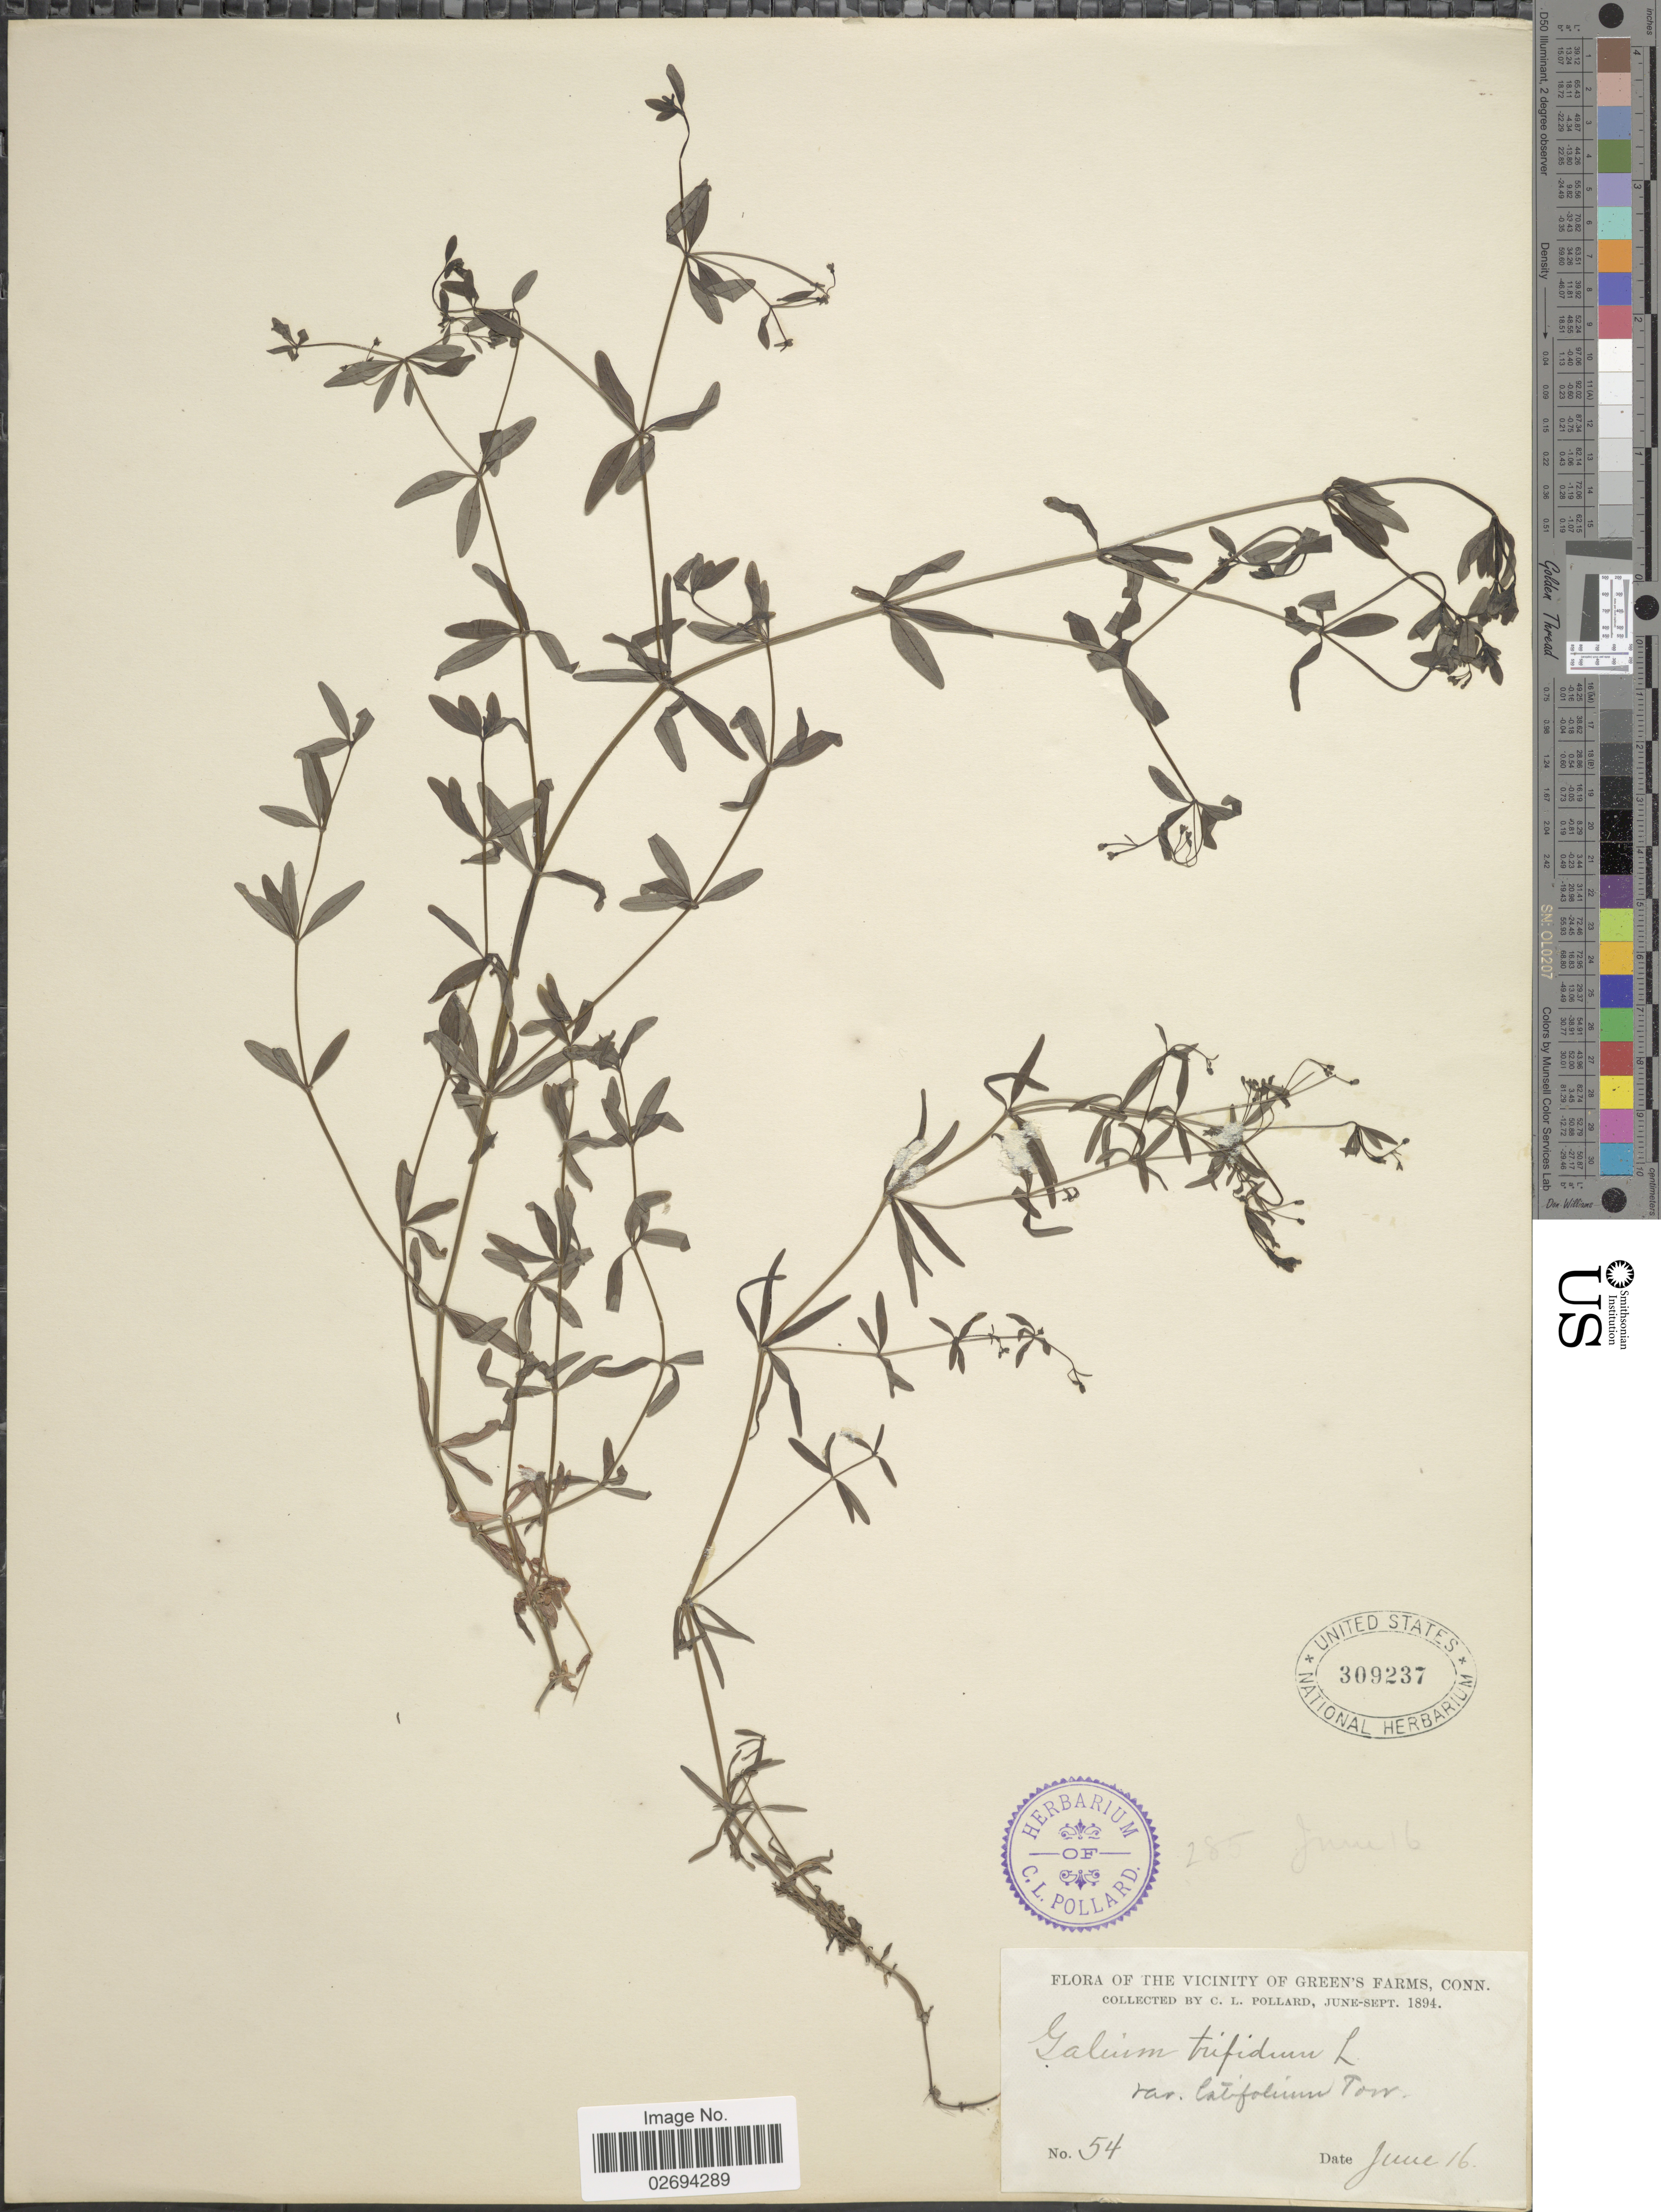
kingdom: Plantae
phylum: Tracheophyta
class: Magnoliopsida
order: Gentianales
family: Rubiaceae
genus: Galium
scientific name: Galium trifidum var. latifolium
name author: Torr.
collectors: C. L. Pollard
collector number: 54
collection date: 1894-06-16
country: United States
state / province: Connecticut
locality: Vicinity of Green's Farms.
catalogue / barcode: US 309237